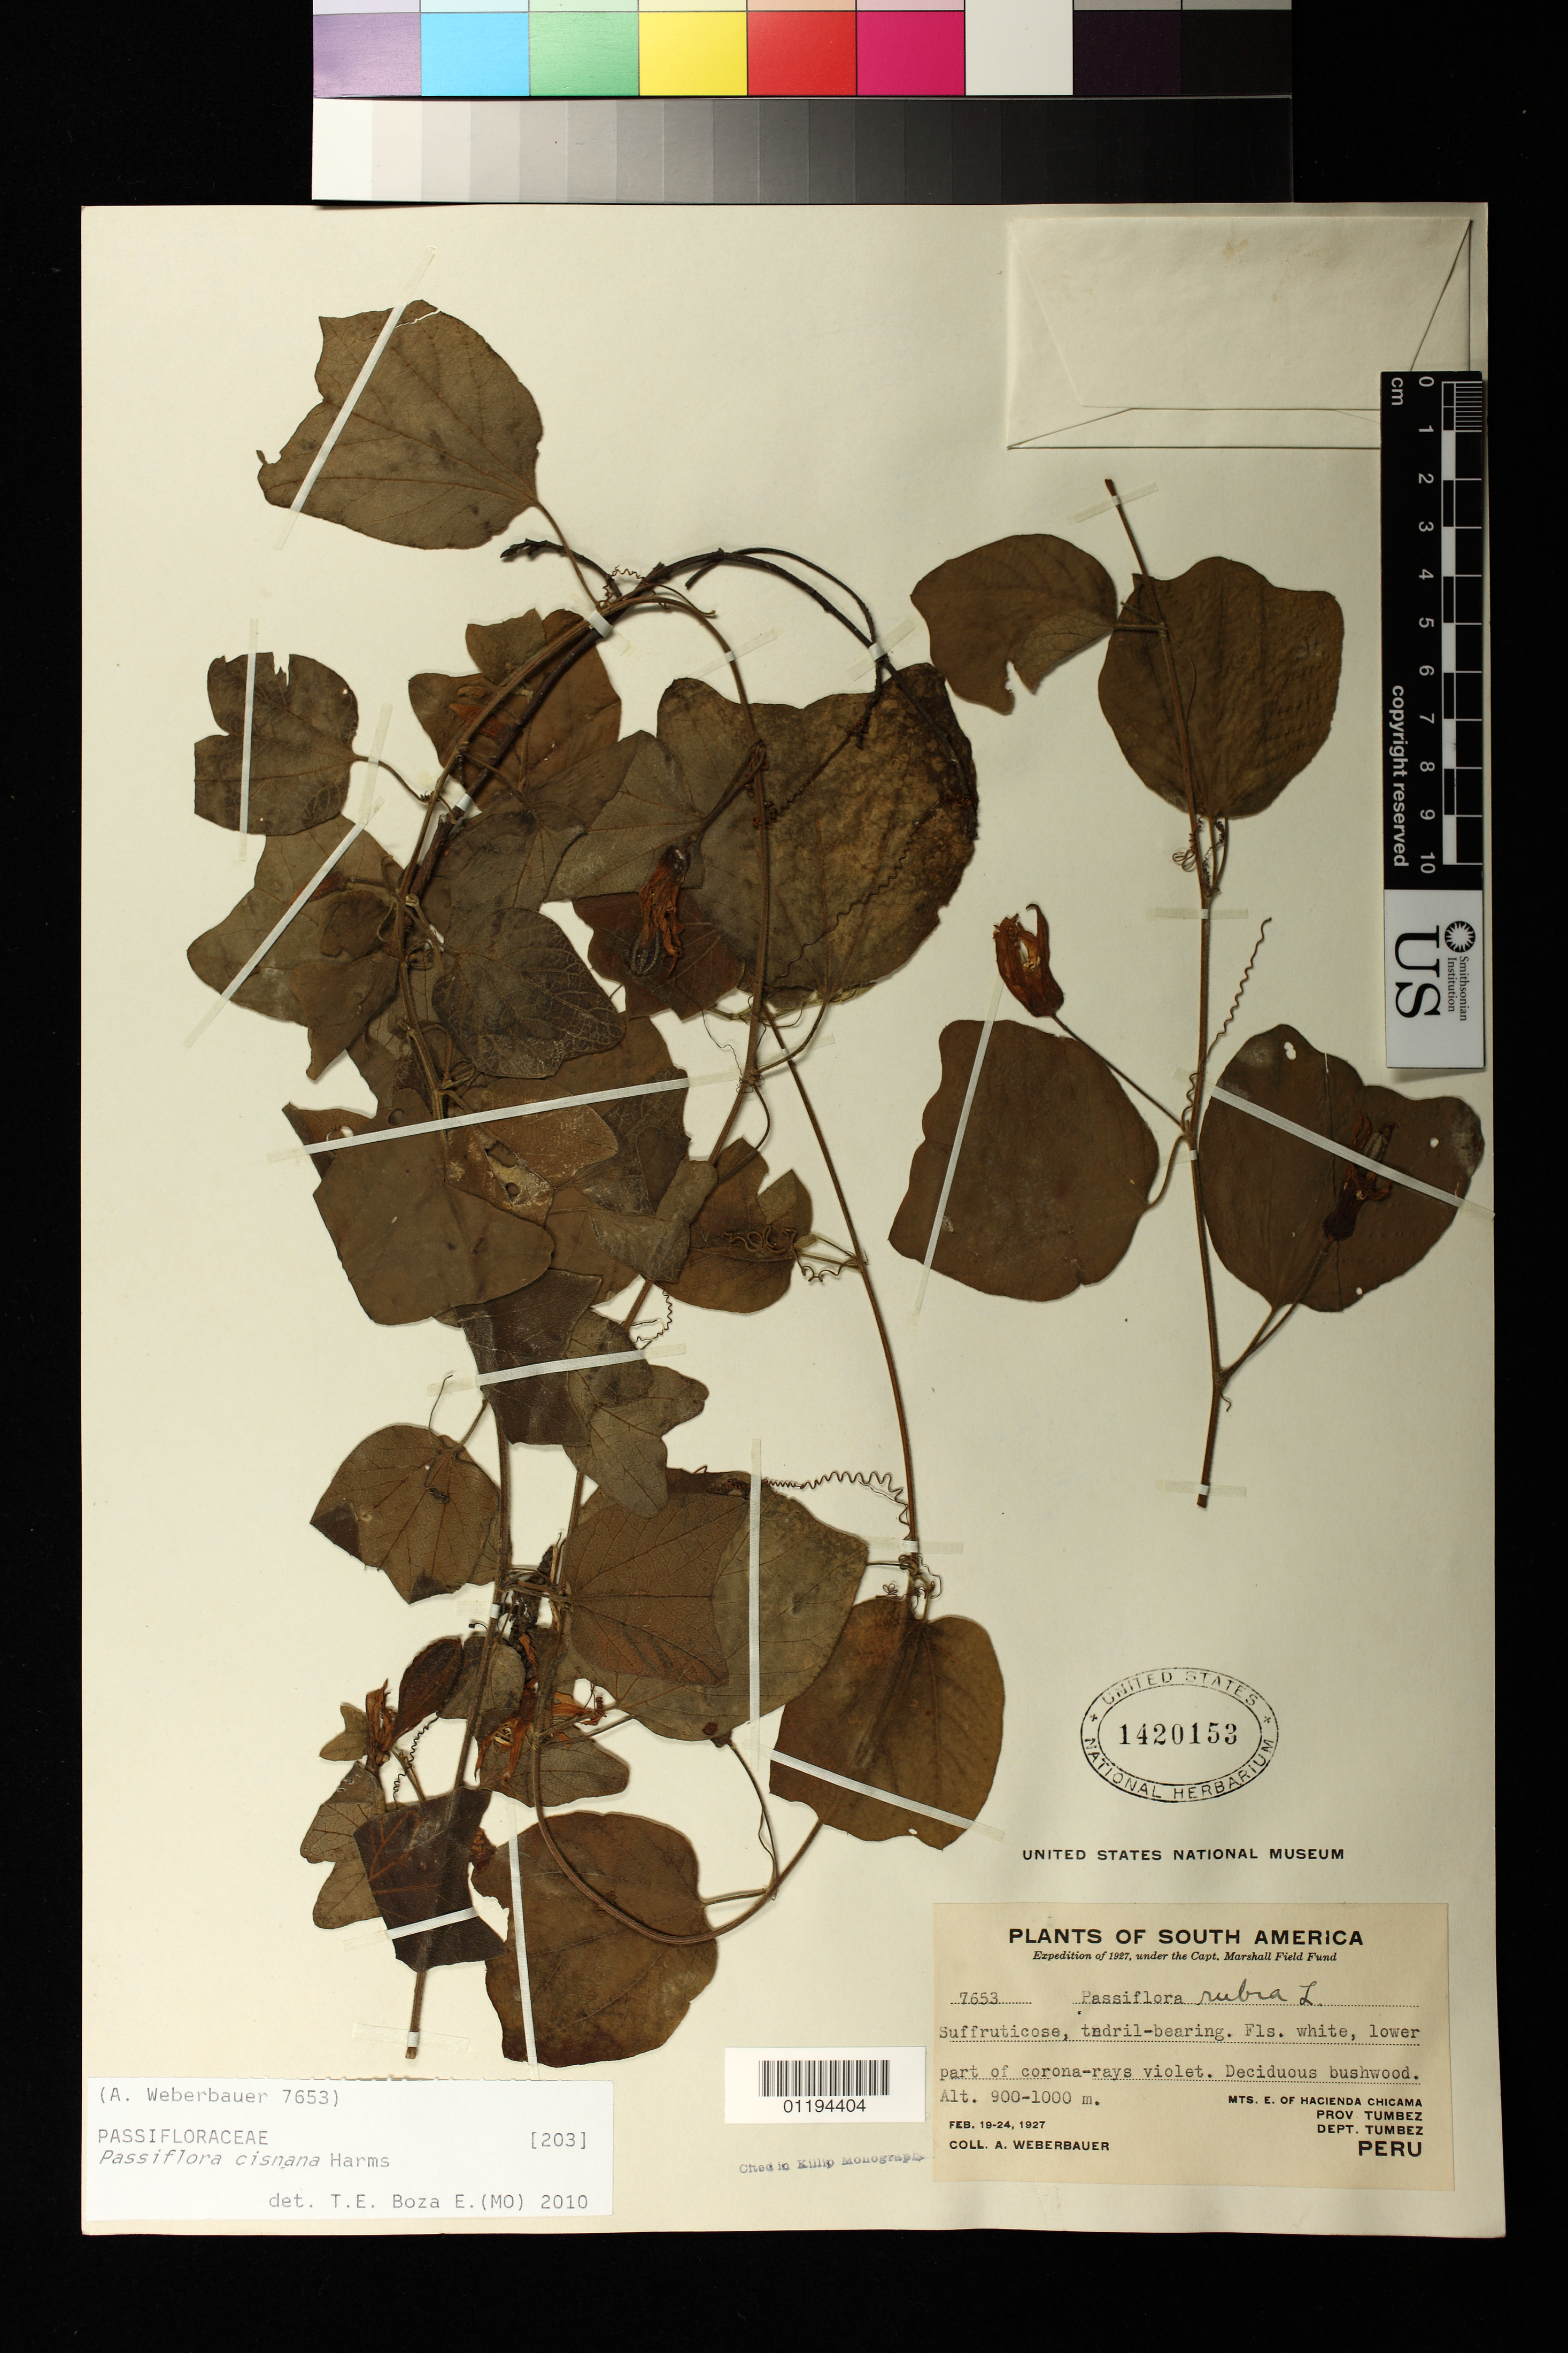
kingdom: Plantae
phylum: Tracheophyta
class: Magnoliopsida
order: Malpighiales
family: Passifloraceae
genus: Passiflora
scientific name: Passiflora cisnana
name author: Harms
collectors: A. Weberbauer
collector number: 7653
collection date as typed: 19 Feb 1927 to 24 Feb 1927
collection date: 1927-02-19/1927-02-24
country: Peru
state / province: Tumbes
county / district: Tumbes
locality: Mts. E. of Hacienda Chicama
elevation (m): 900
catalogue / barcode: US 1420153